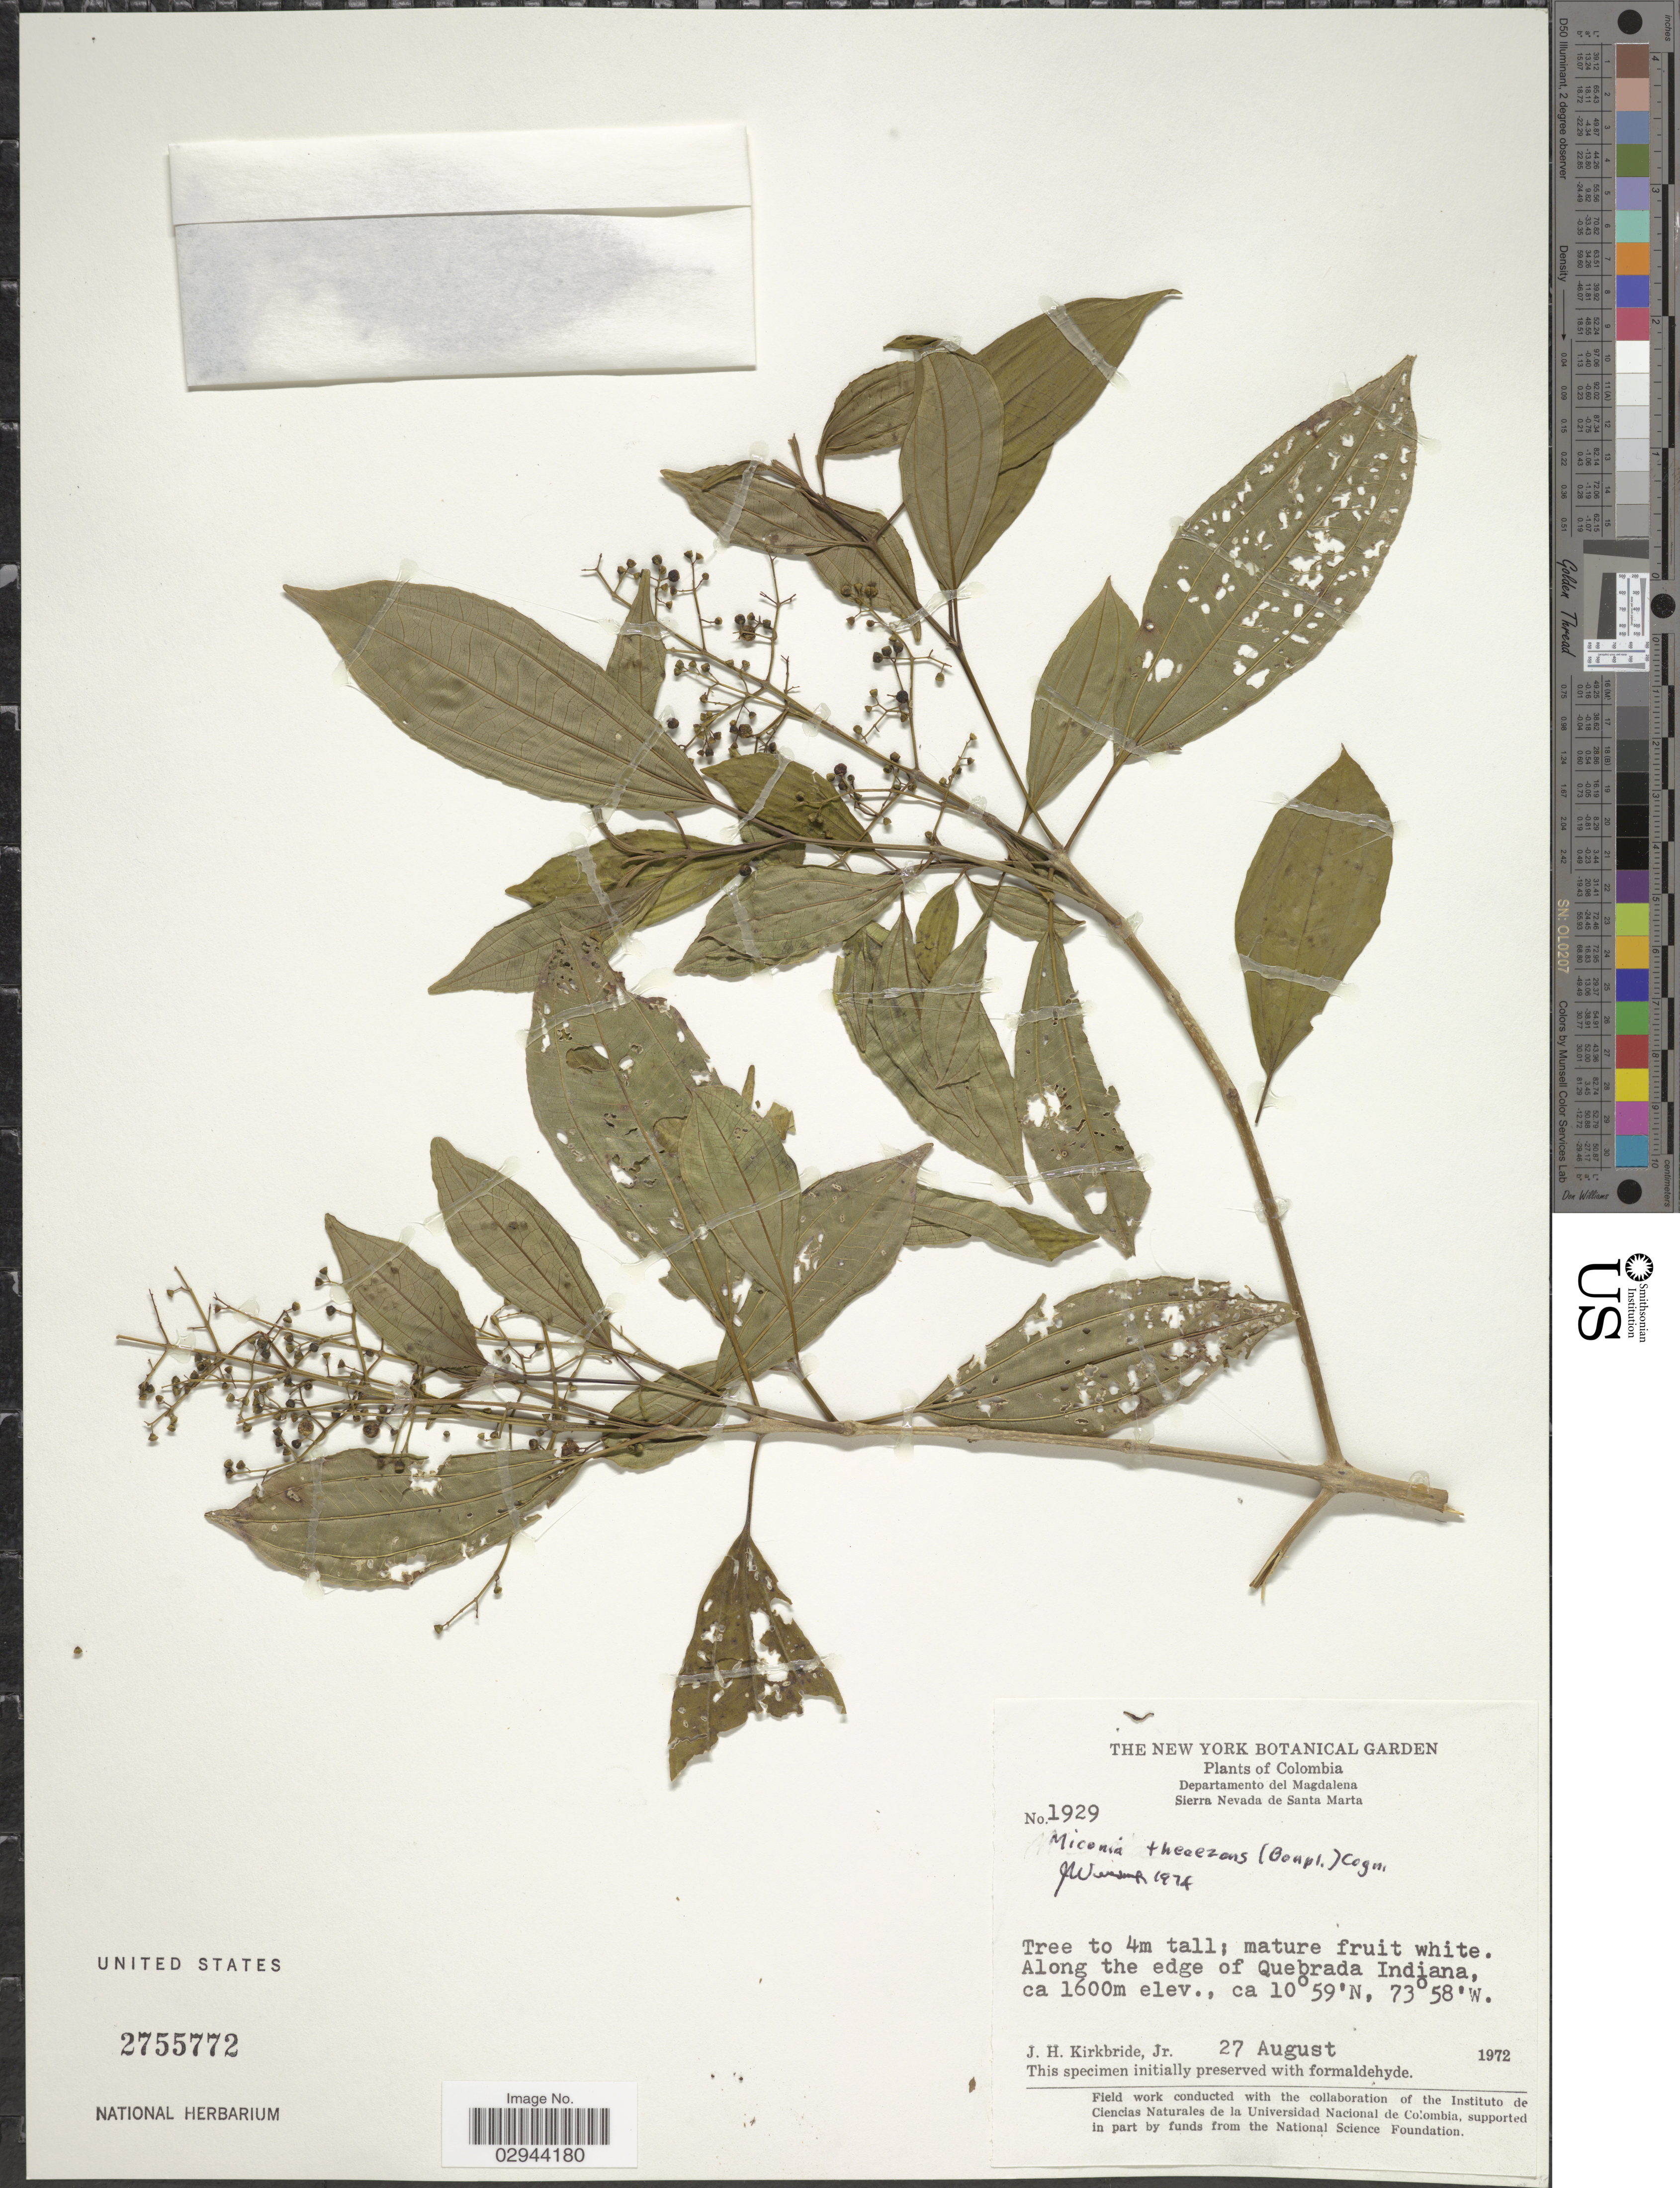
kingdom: Plantae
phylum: Tracheophyta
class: Magnoliopsida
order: Myrtales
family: Melastomataceae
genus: Miconia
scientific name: Miconia theizans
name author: (Bonpl.) Cogn.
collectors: J. H. Kirkbride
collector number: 1929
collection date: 1972-08-27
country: Colombia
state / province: Magdalena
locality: Departamento del Magdalena, Sierra Nevada de Santa Marta, along the edge of Quebrada Indiana.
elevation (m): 1600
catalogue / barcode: US 2755772